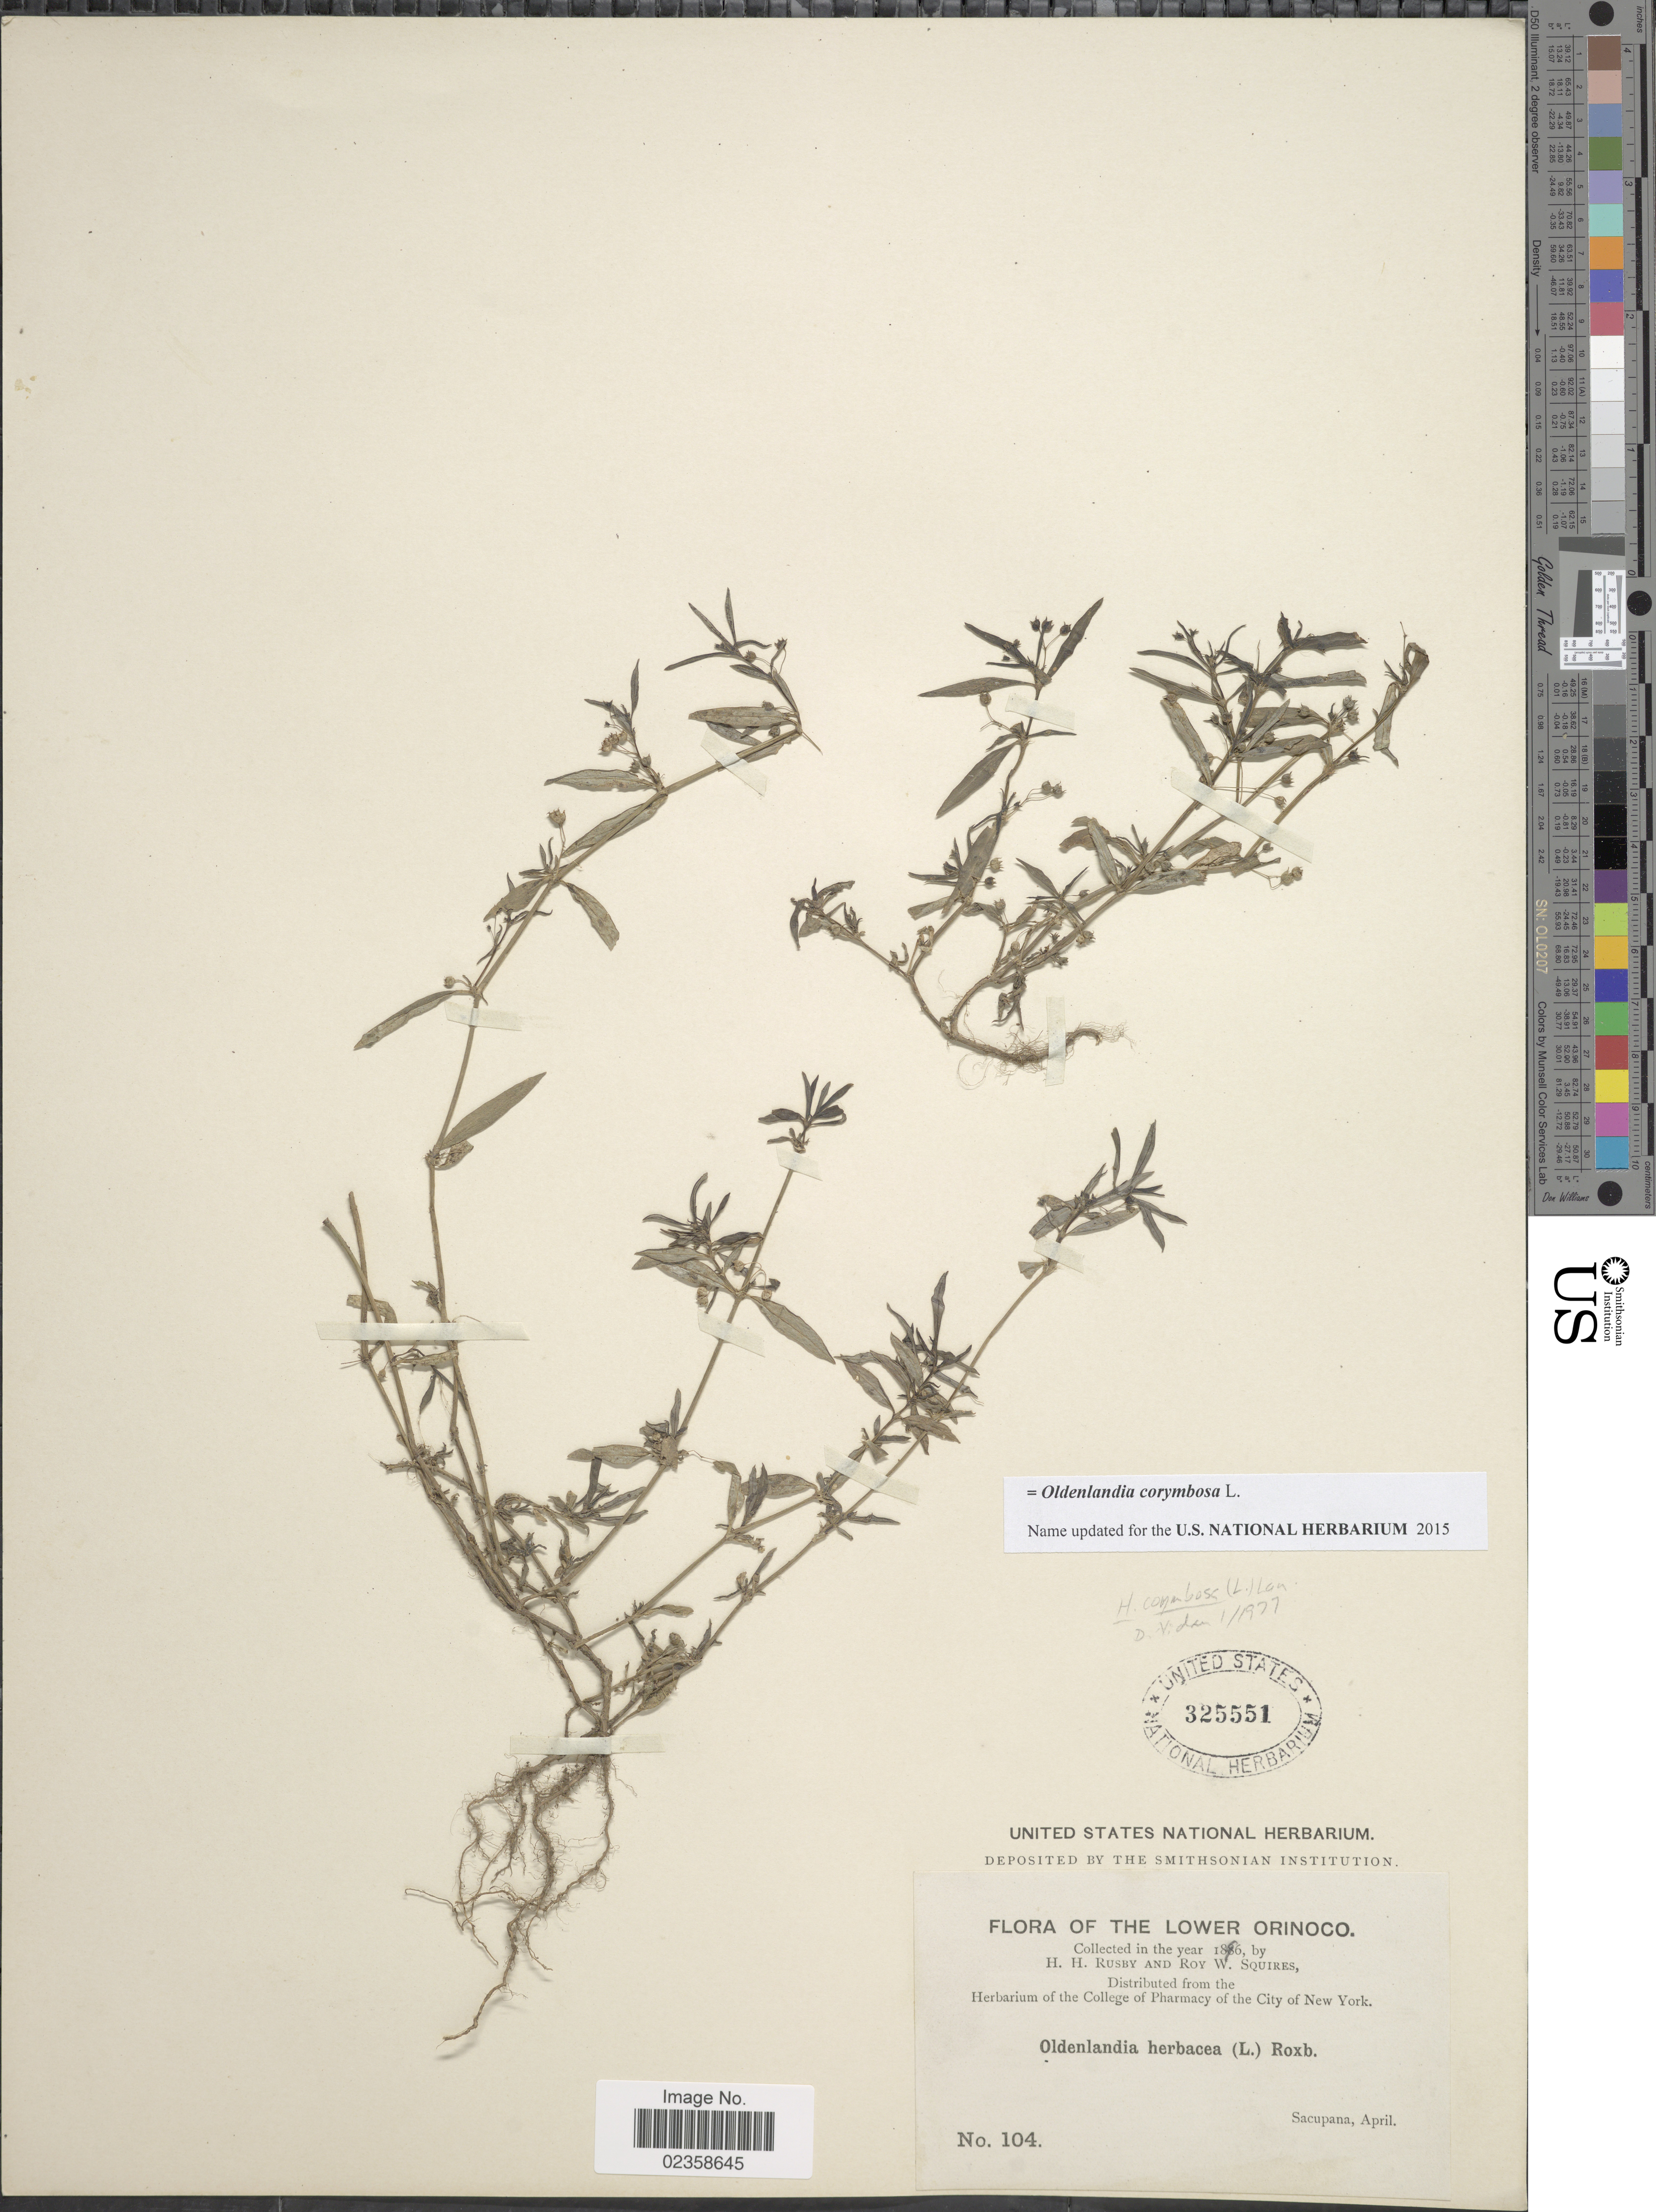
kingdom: Plantae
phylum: Tracheophyta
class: Magnoliopsida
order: Gentianales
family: Rubiaceae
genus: Oldenlandia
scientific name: Oldenlandia corymbosa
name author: L.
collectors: H. H. Rusby & R. Squires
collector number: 104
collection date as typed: April 1896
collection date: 1896-04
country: Venezuela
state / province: Delta Amacuro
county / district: Antonio Díaz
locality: Lower Orinoco, Sacupana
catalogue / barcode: US 325551